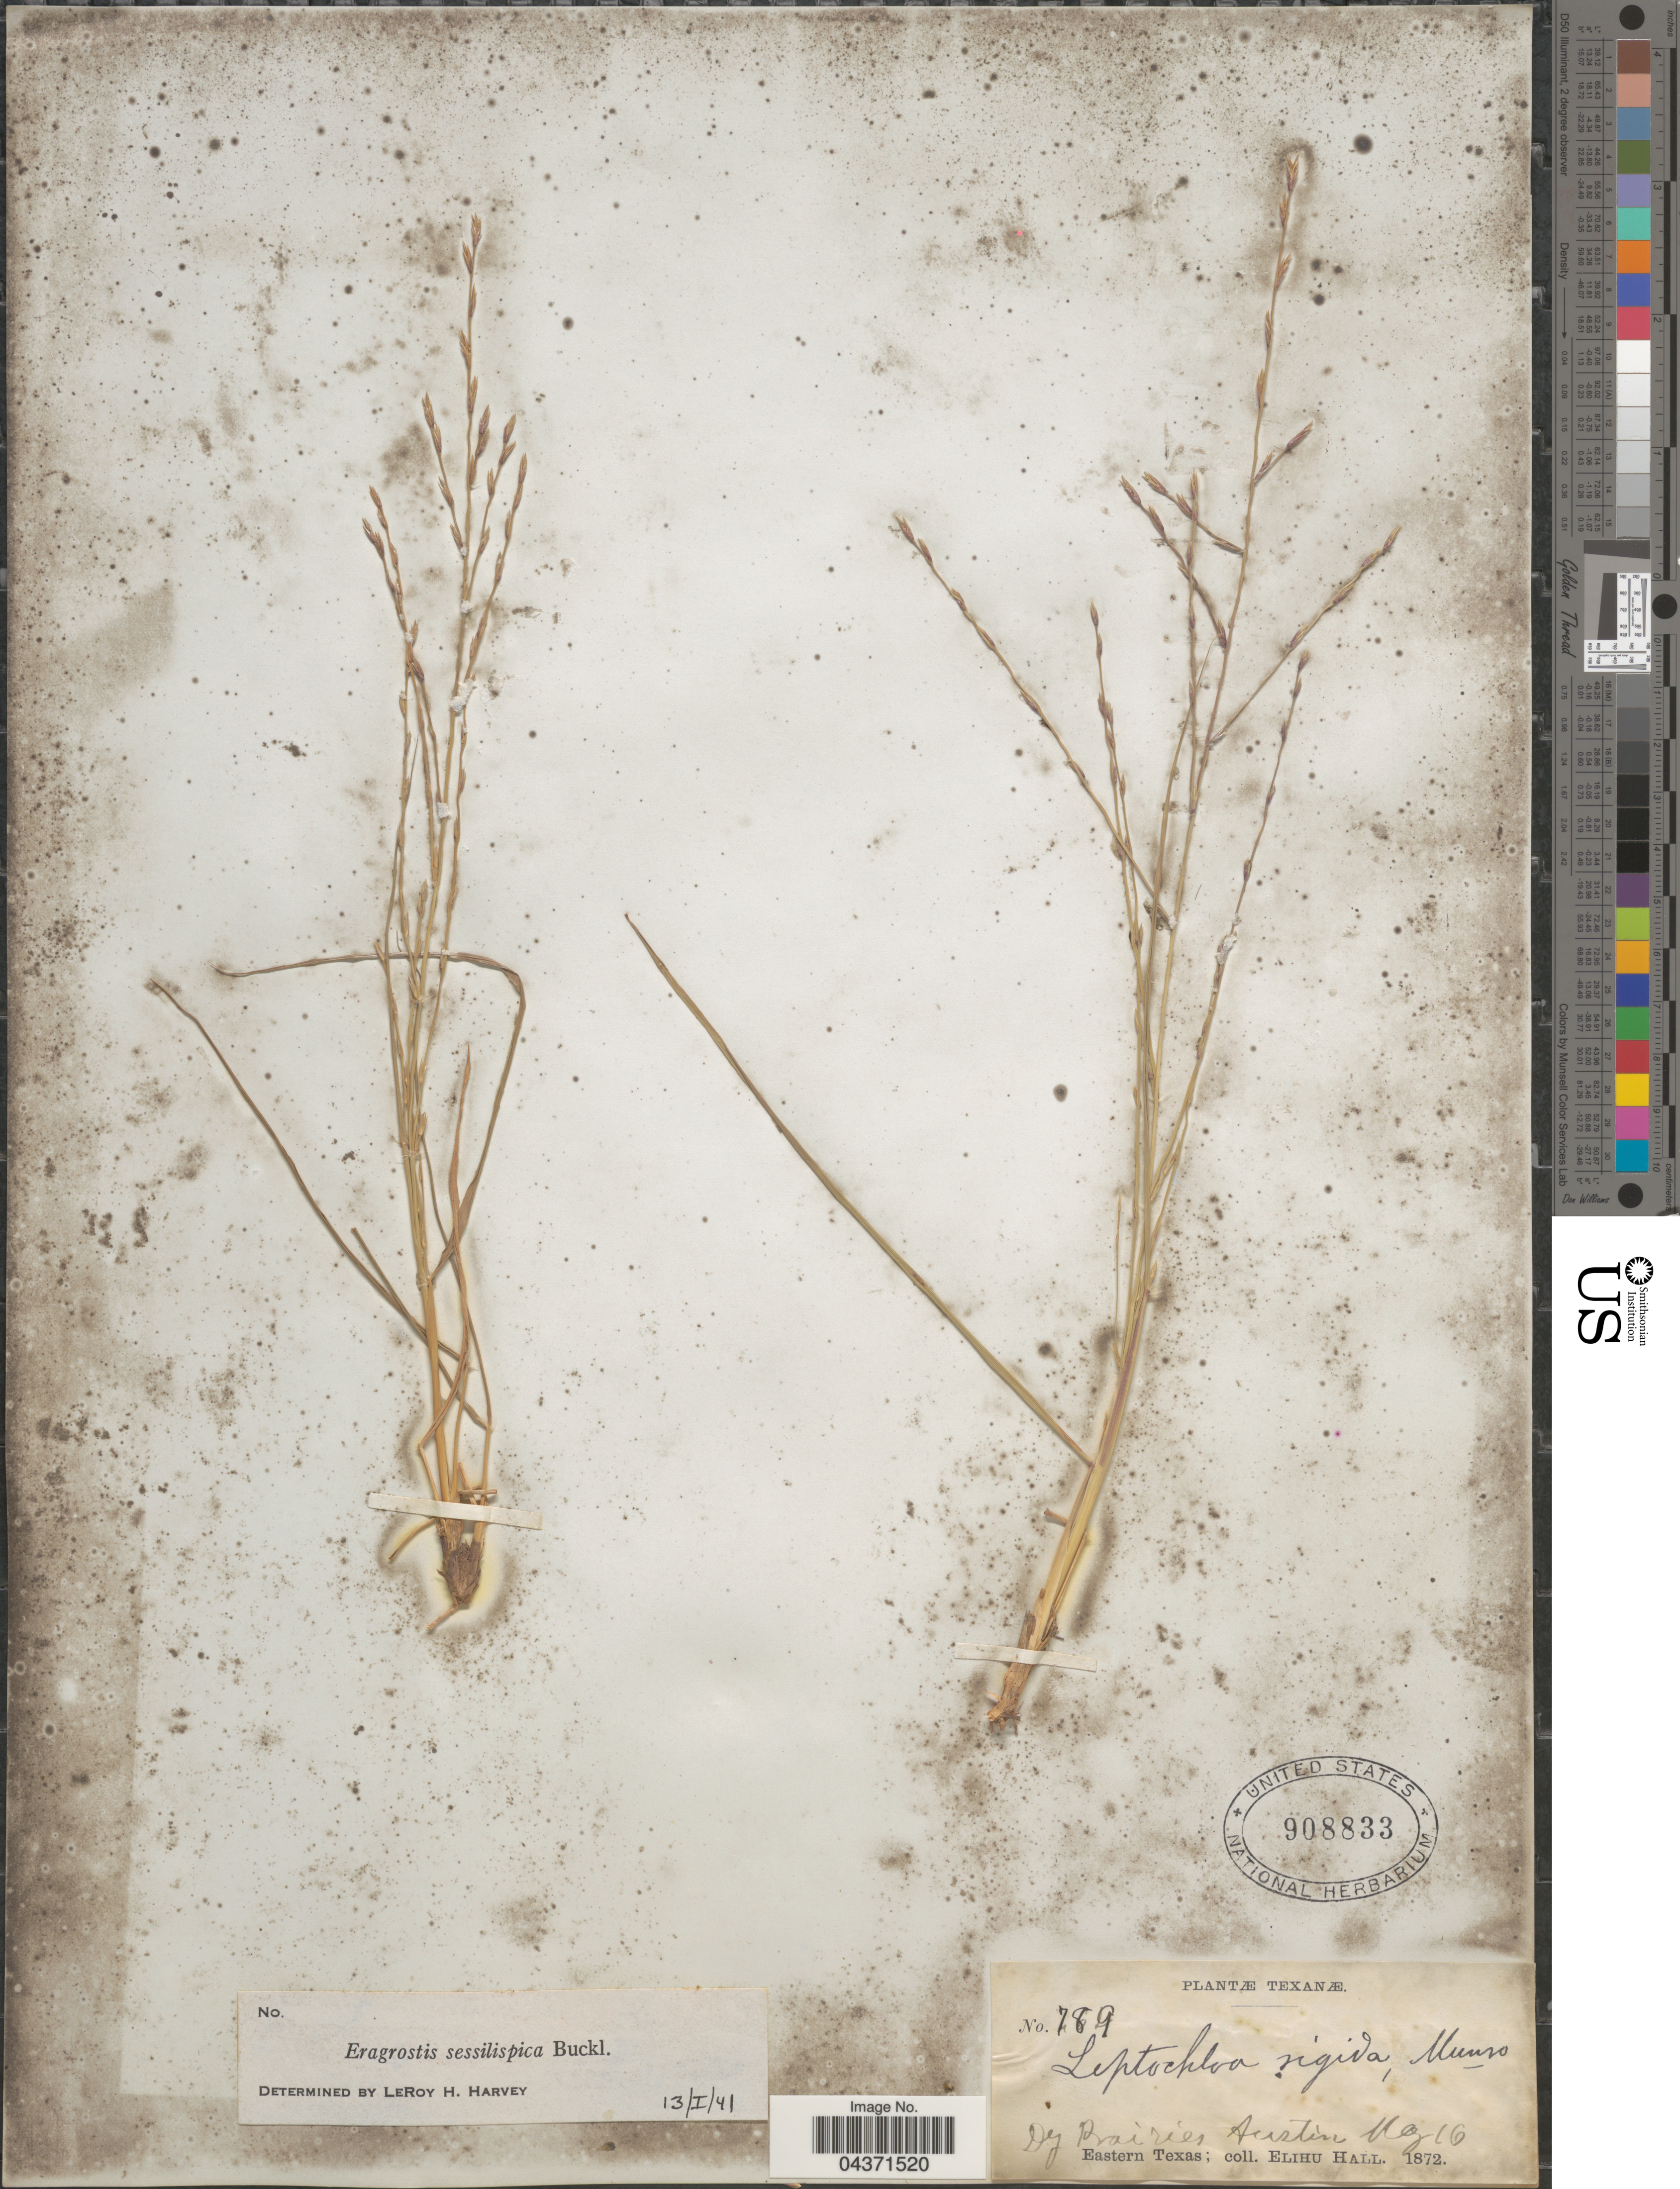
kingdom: Plantae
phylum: Tracheophyta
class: Liliopsida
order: Poales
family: Poaceae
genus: Eragrostis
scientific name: Eragrostis sessilispica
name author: Buckley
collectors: E. Hall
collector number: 789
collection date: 1872-05-16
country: United States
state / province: Texas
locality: Austin. Eastern Texas.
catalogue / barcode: US 908833